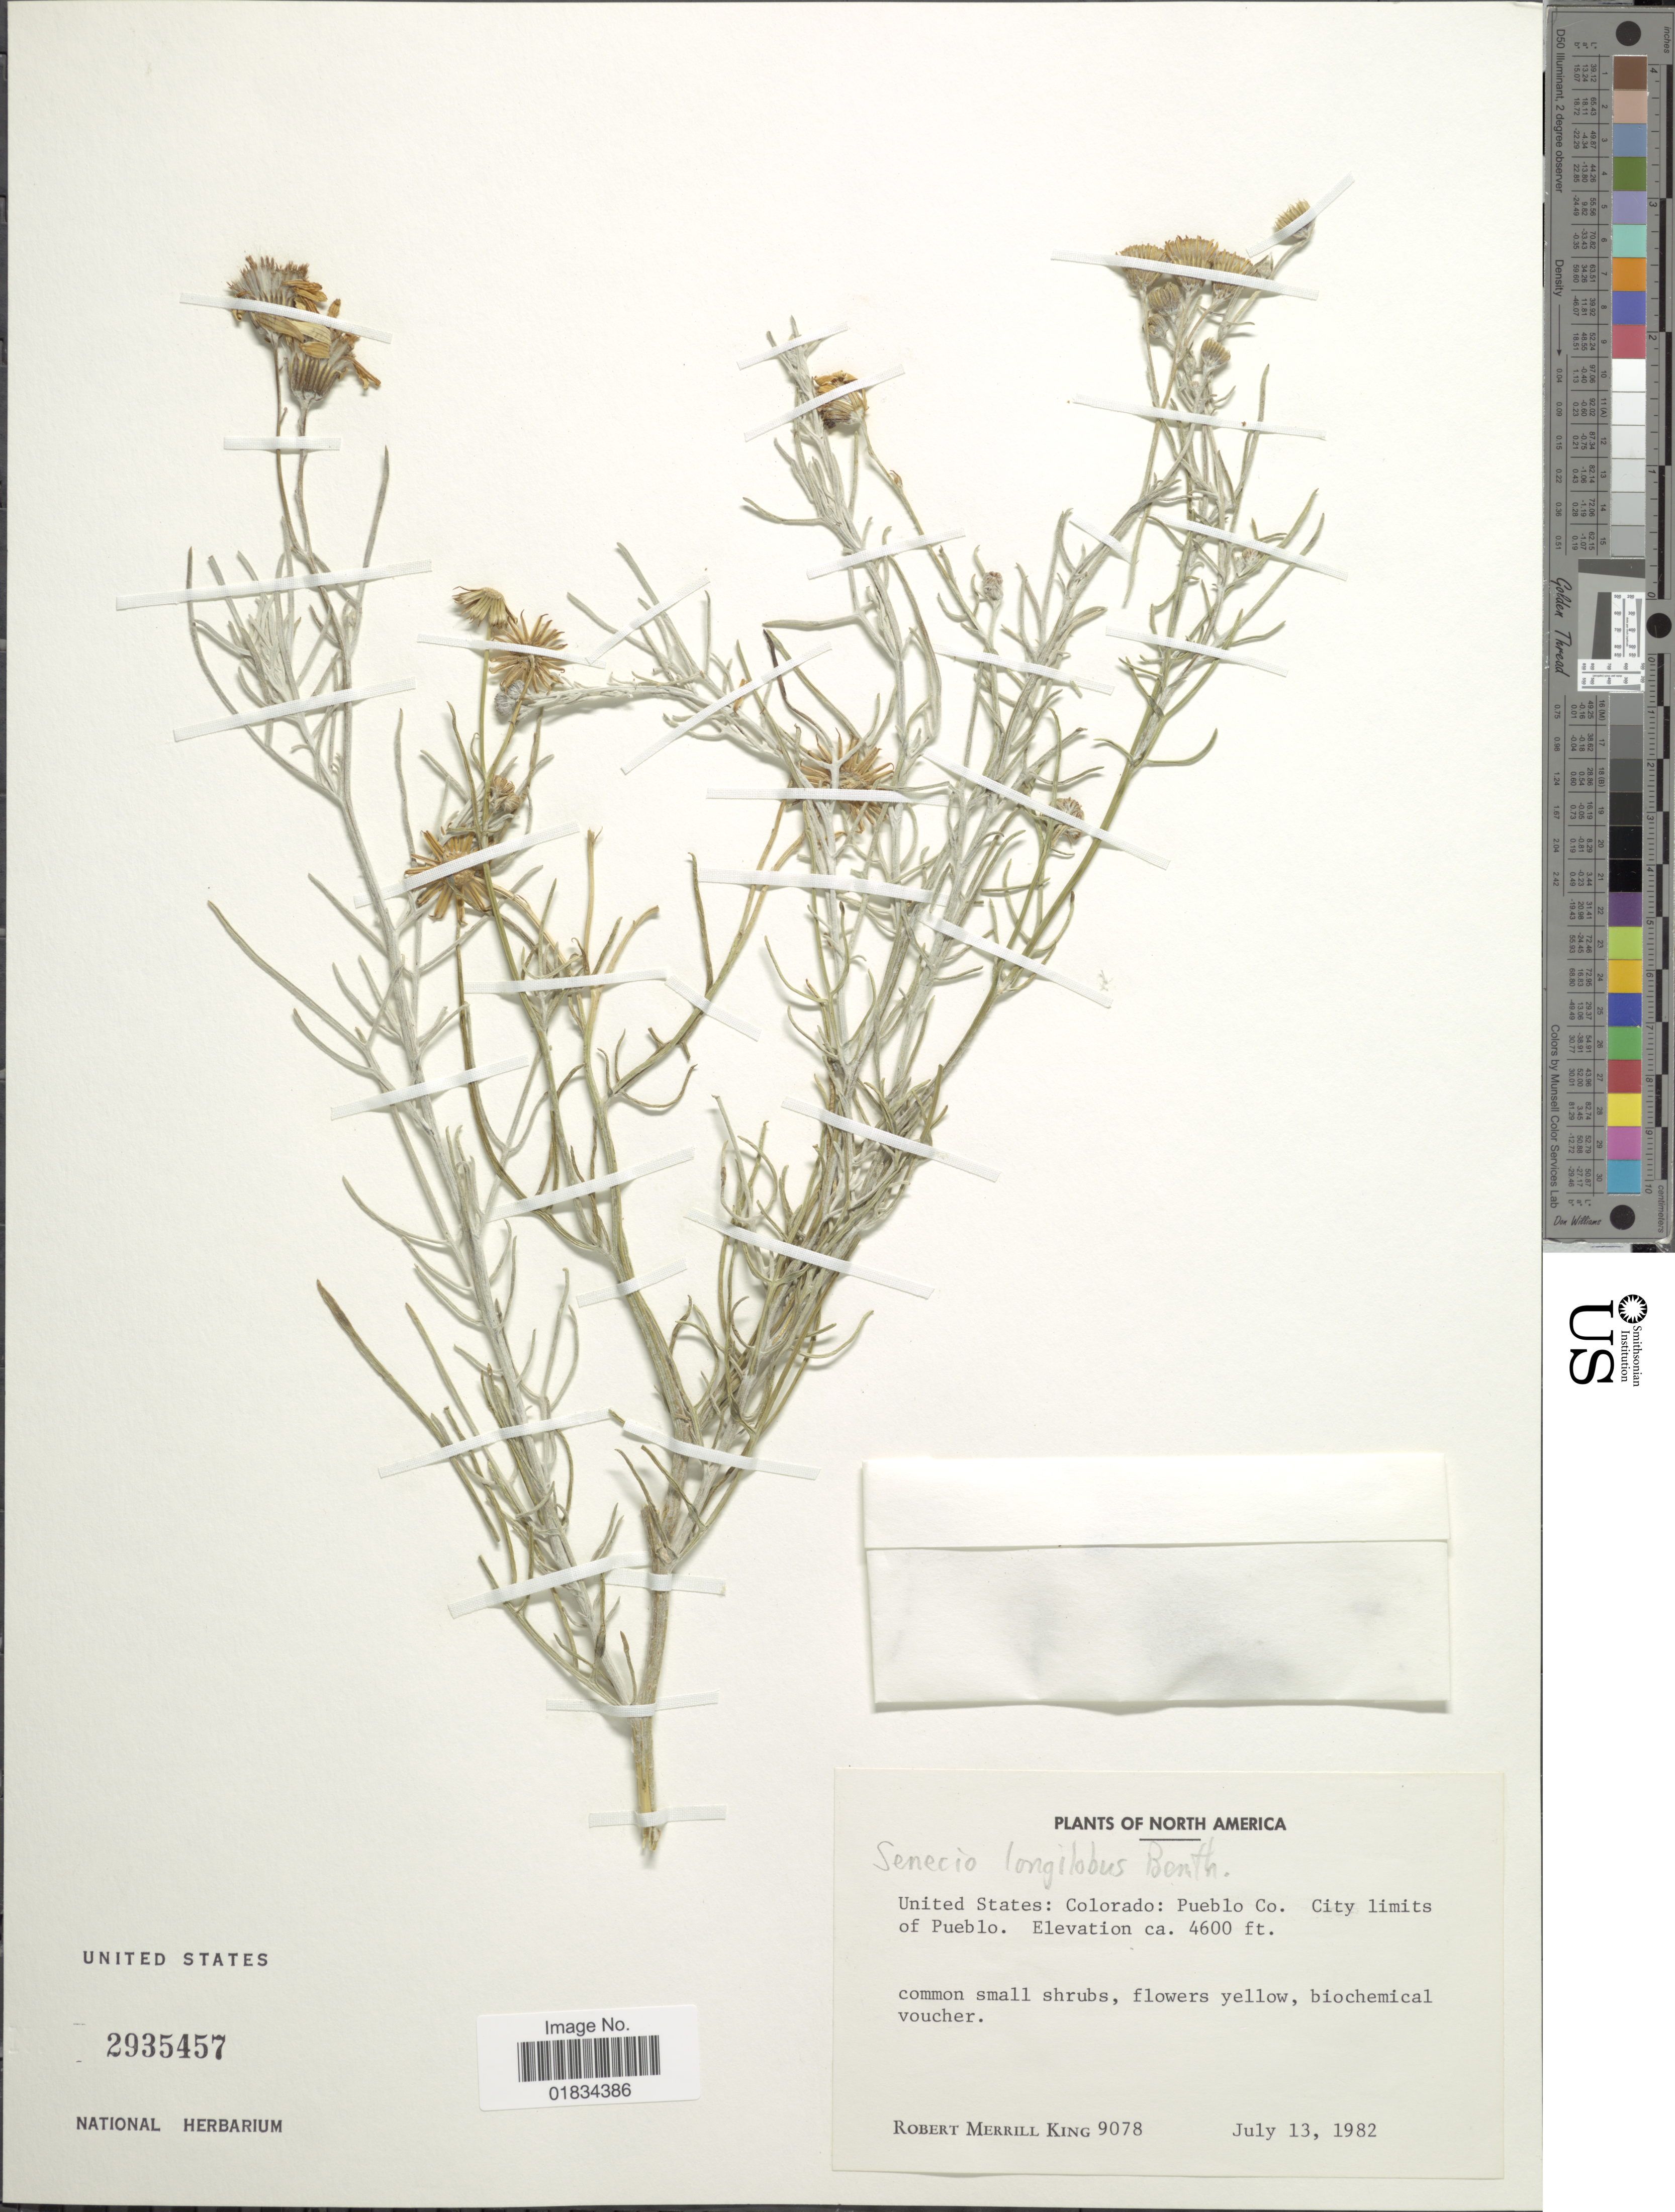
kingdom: Plantae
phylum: Tracheophyta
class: Magnoliopsida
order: Asterales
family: Asteraceae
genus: Senecio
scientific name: Senecio flaccidus var. flaccidus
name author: Less.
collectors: R. M. King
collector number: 9078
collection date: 1982-07-13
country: United States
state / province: Colorado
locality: Pueblo Co. City Limits of Pueblo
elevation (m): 1402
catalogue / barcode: US 2935457